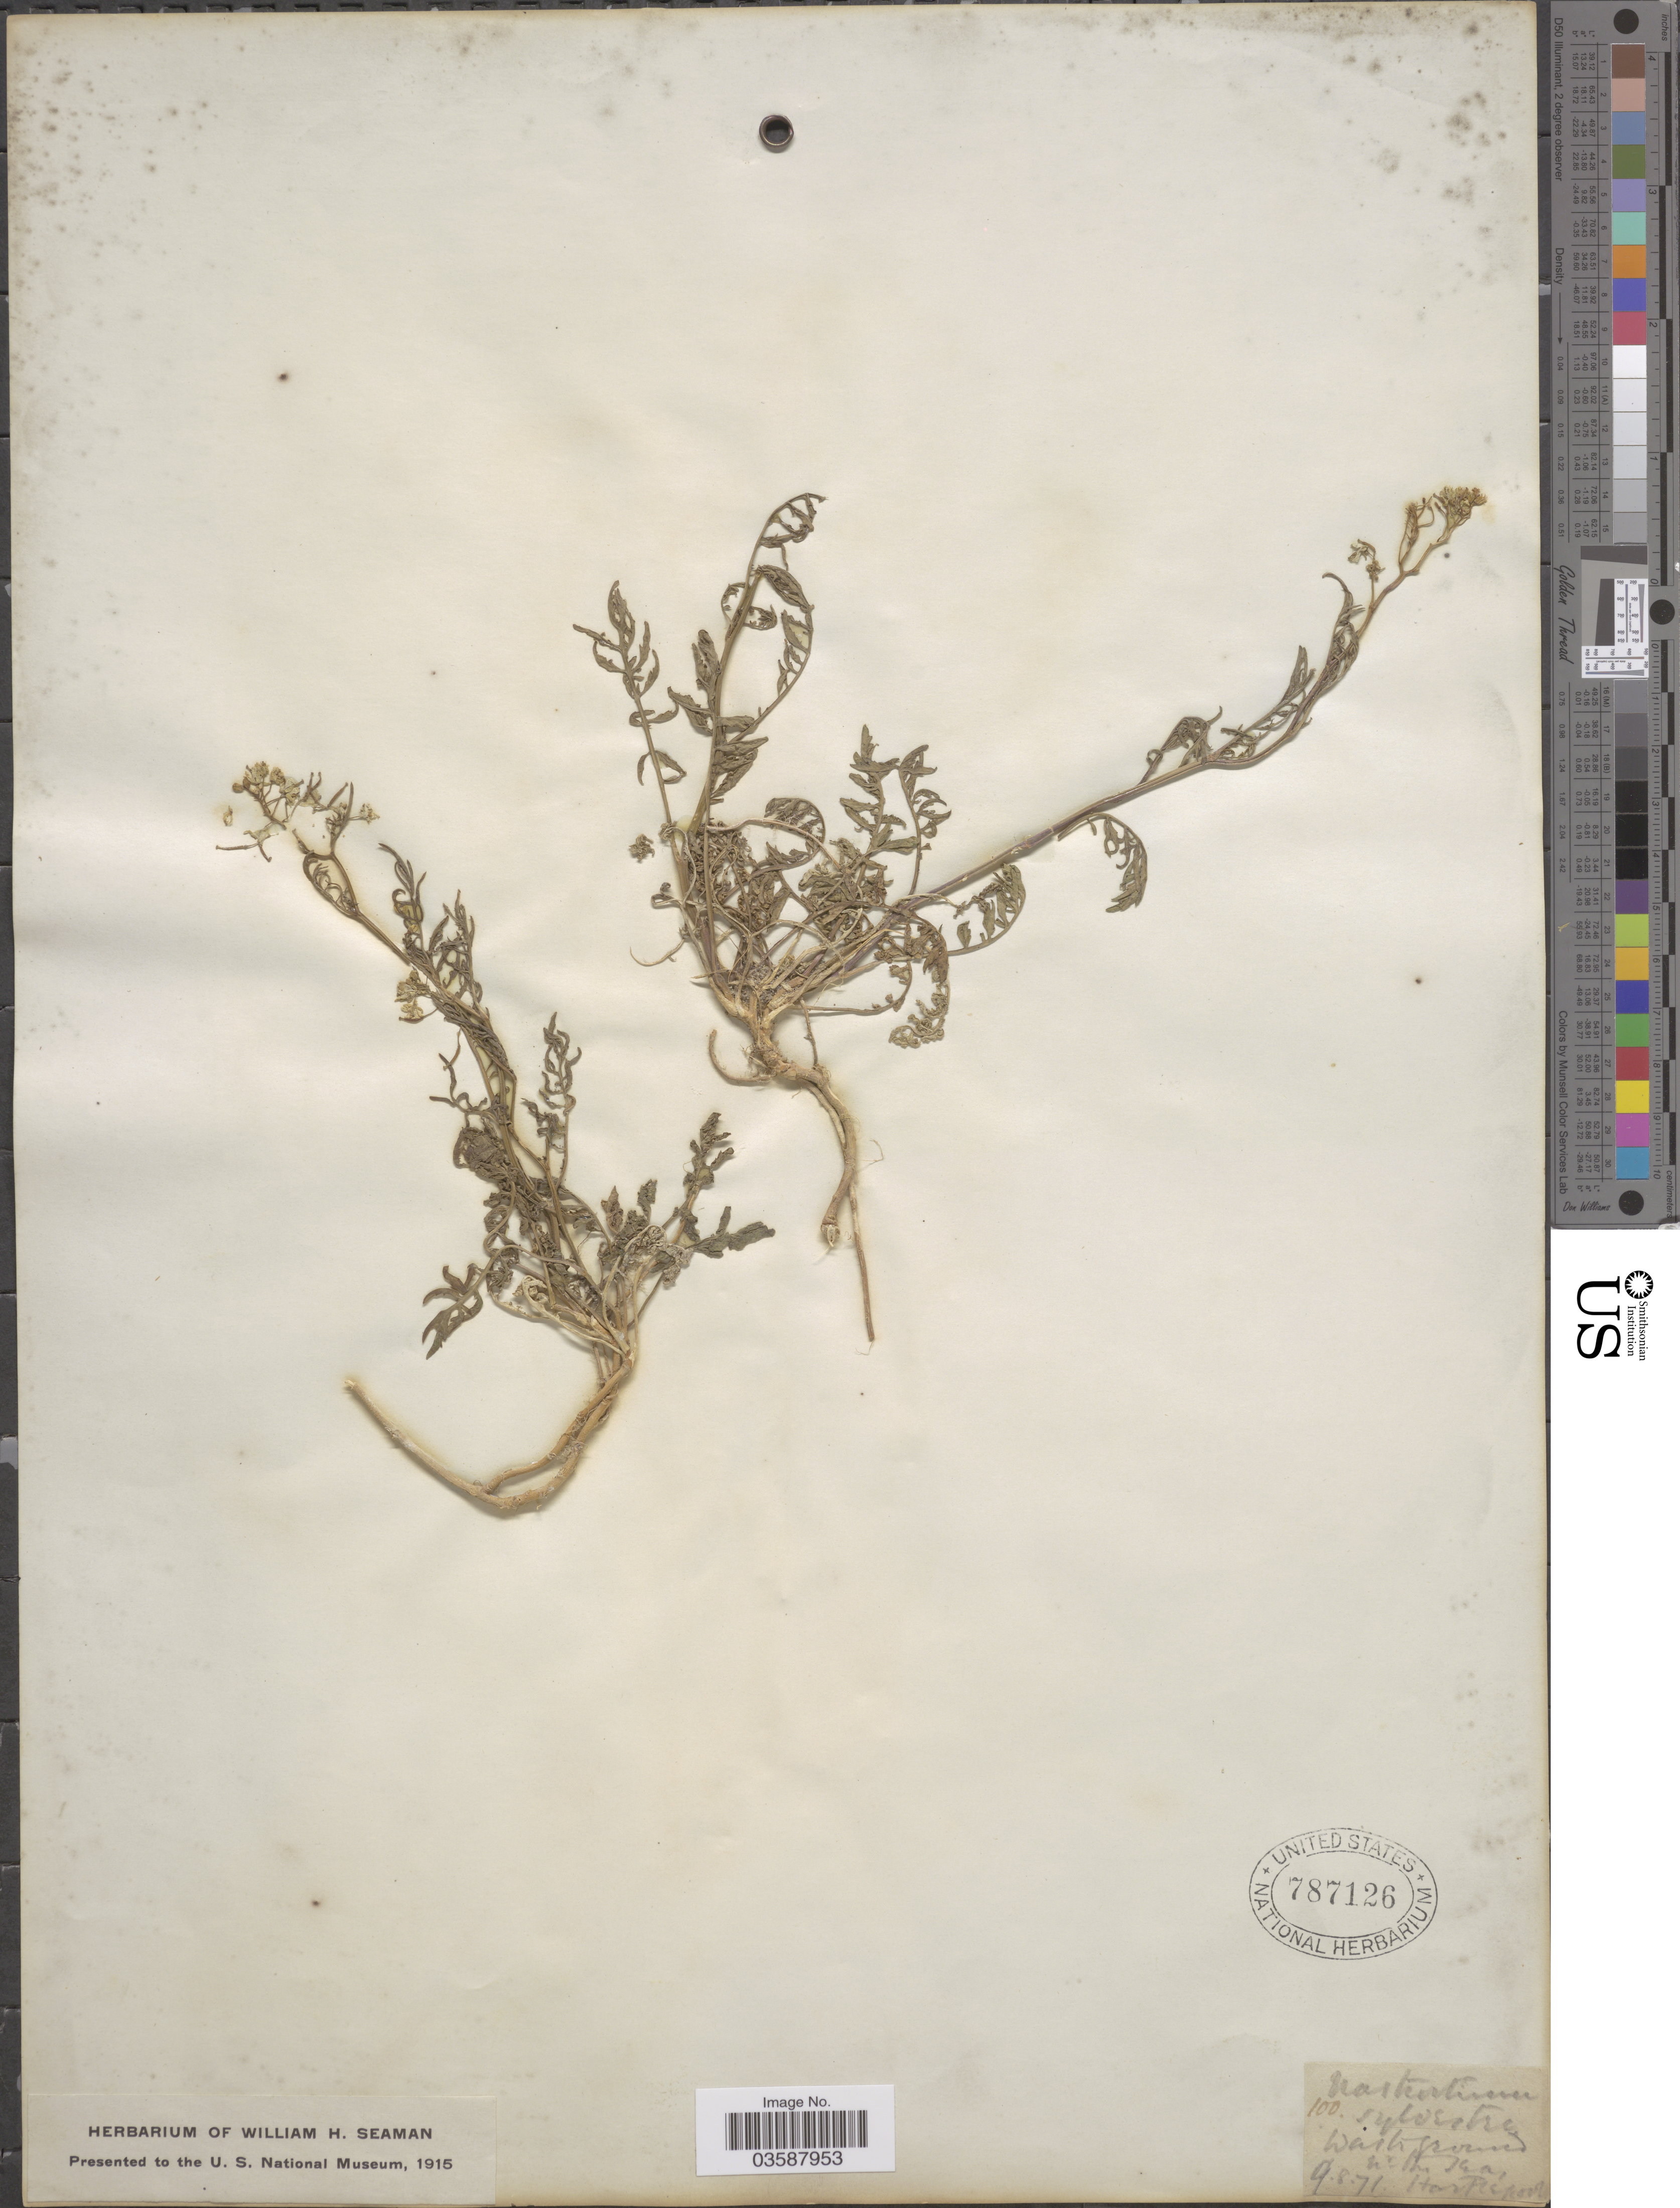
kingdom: Plantae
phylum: Tracheophyta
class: Magnoliopsida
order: Brassicales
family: Brassicaceae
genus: Rorippa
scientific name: Rorippa sylvestris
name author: (L.) Besser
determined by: Strong, M. T., (US), Smithsonian Institution - National Museum of Natural History (UNITED STATES)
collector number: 100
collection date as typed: Transcribed d/m/y: 9/8/71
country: United Kingdom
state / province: England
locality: Sylvestris waste ground nr the sea. Hartlepool.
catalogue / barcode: US 787126